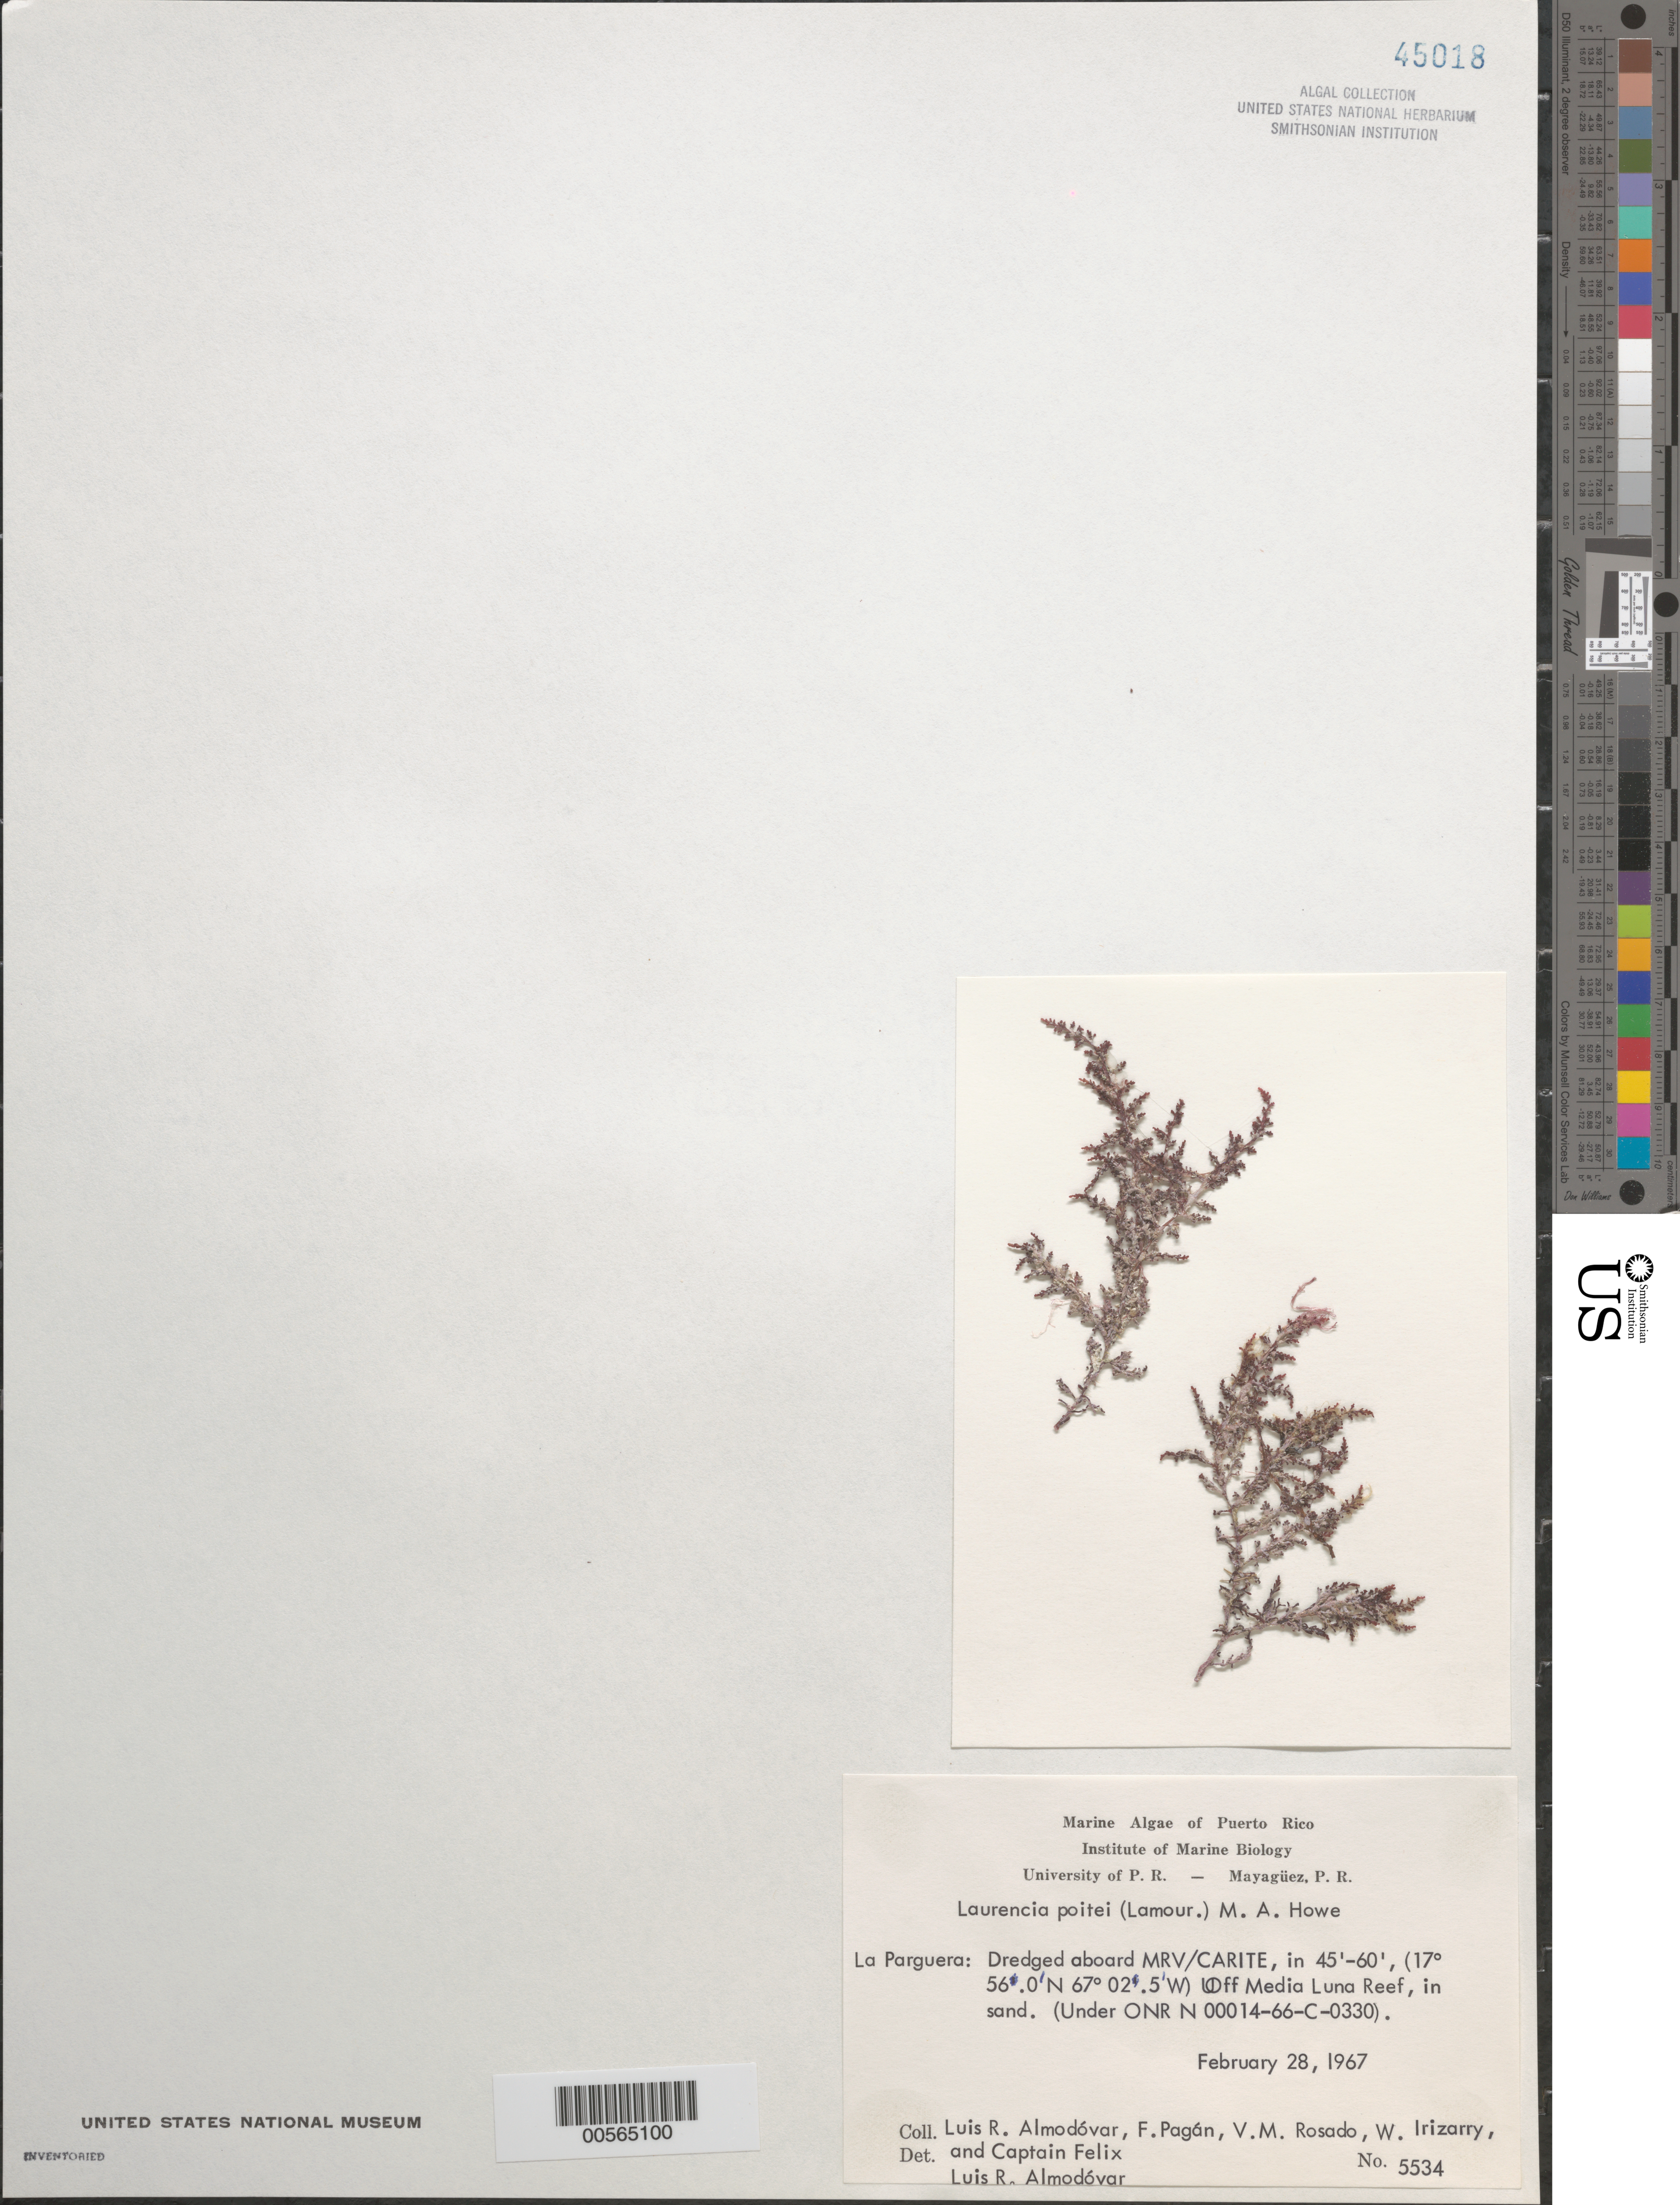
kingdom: Plantae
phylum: Rhodophyta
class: Florideophyceae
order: Ceramiales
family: Rhodomelaceae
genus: Yuzurua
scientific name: Yuzurua poiteaui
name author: (J.V.Lamouroux) Martin-Lescanne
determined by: Brooks, B. L., (BOT), Smithsonian Institution - National Museum of Natural History (UNITED STATES)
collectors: L. Almodovar, F. Pagan, V. Rosado, W. Irizarry & C. Felix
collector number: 5534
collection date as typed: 28 Feb 1967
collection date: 1967-02-28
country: Puerto Rico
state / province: Lajas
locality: La Parguera, off Media Luna Reef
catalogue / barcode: US 45018